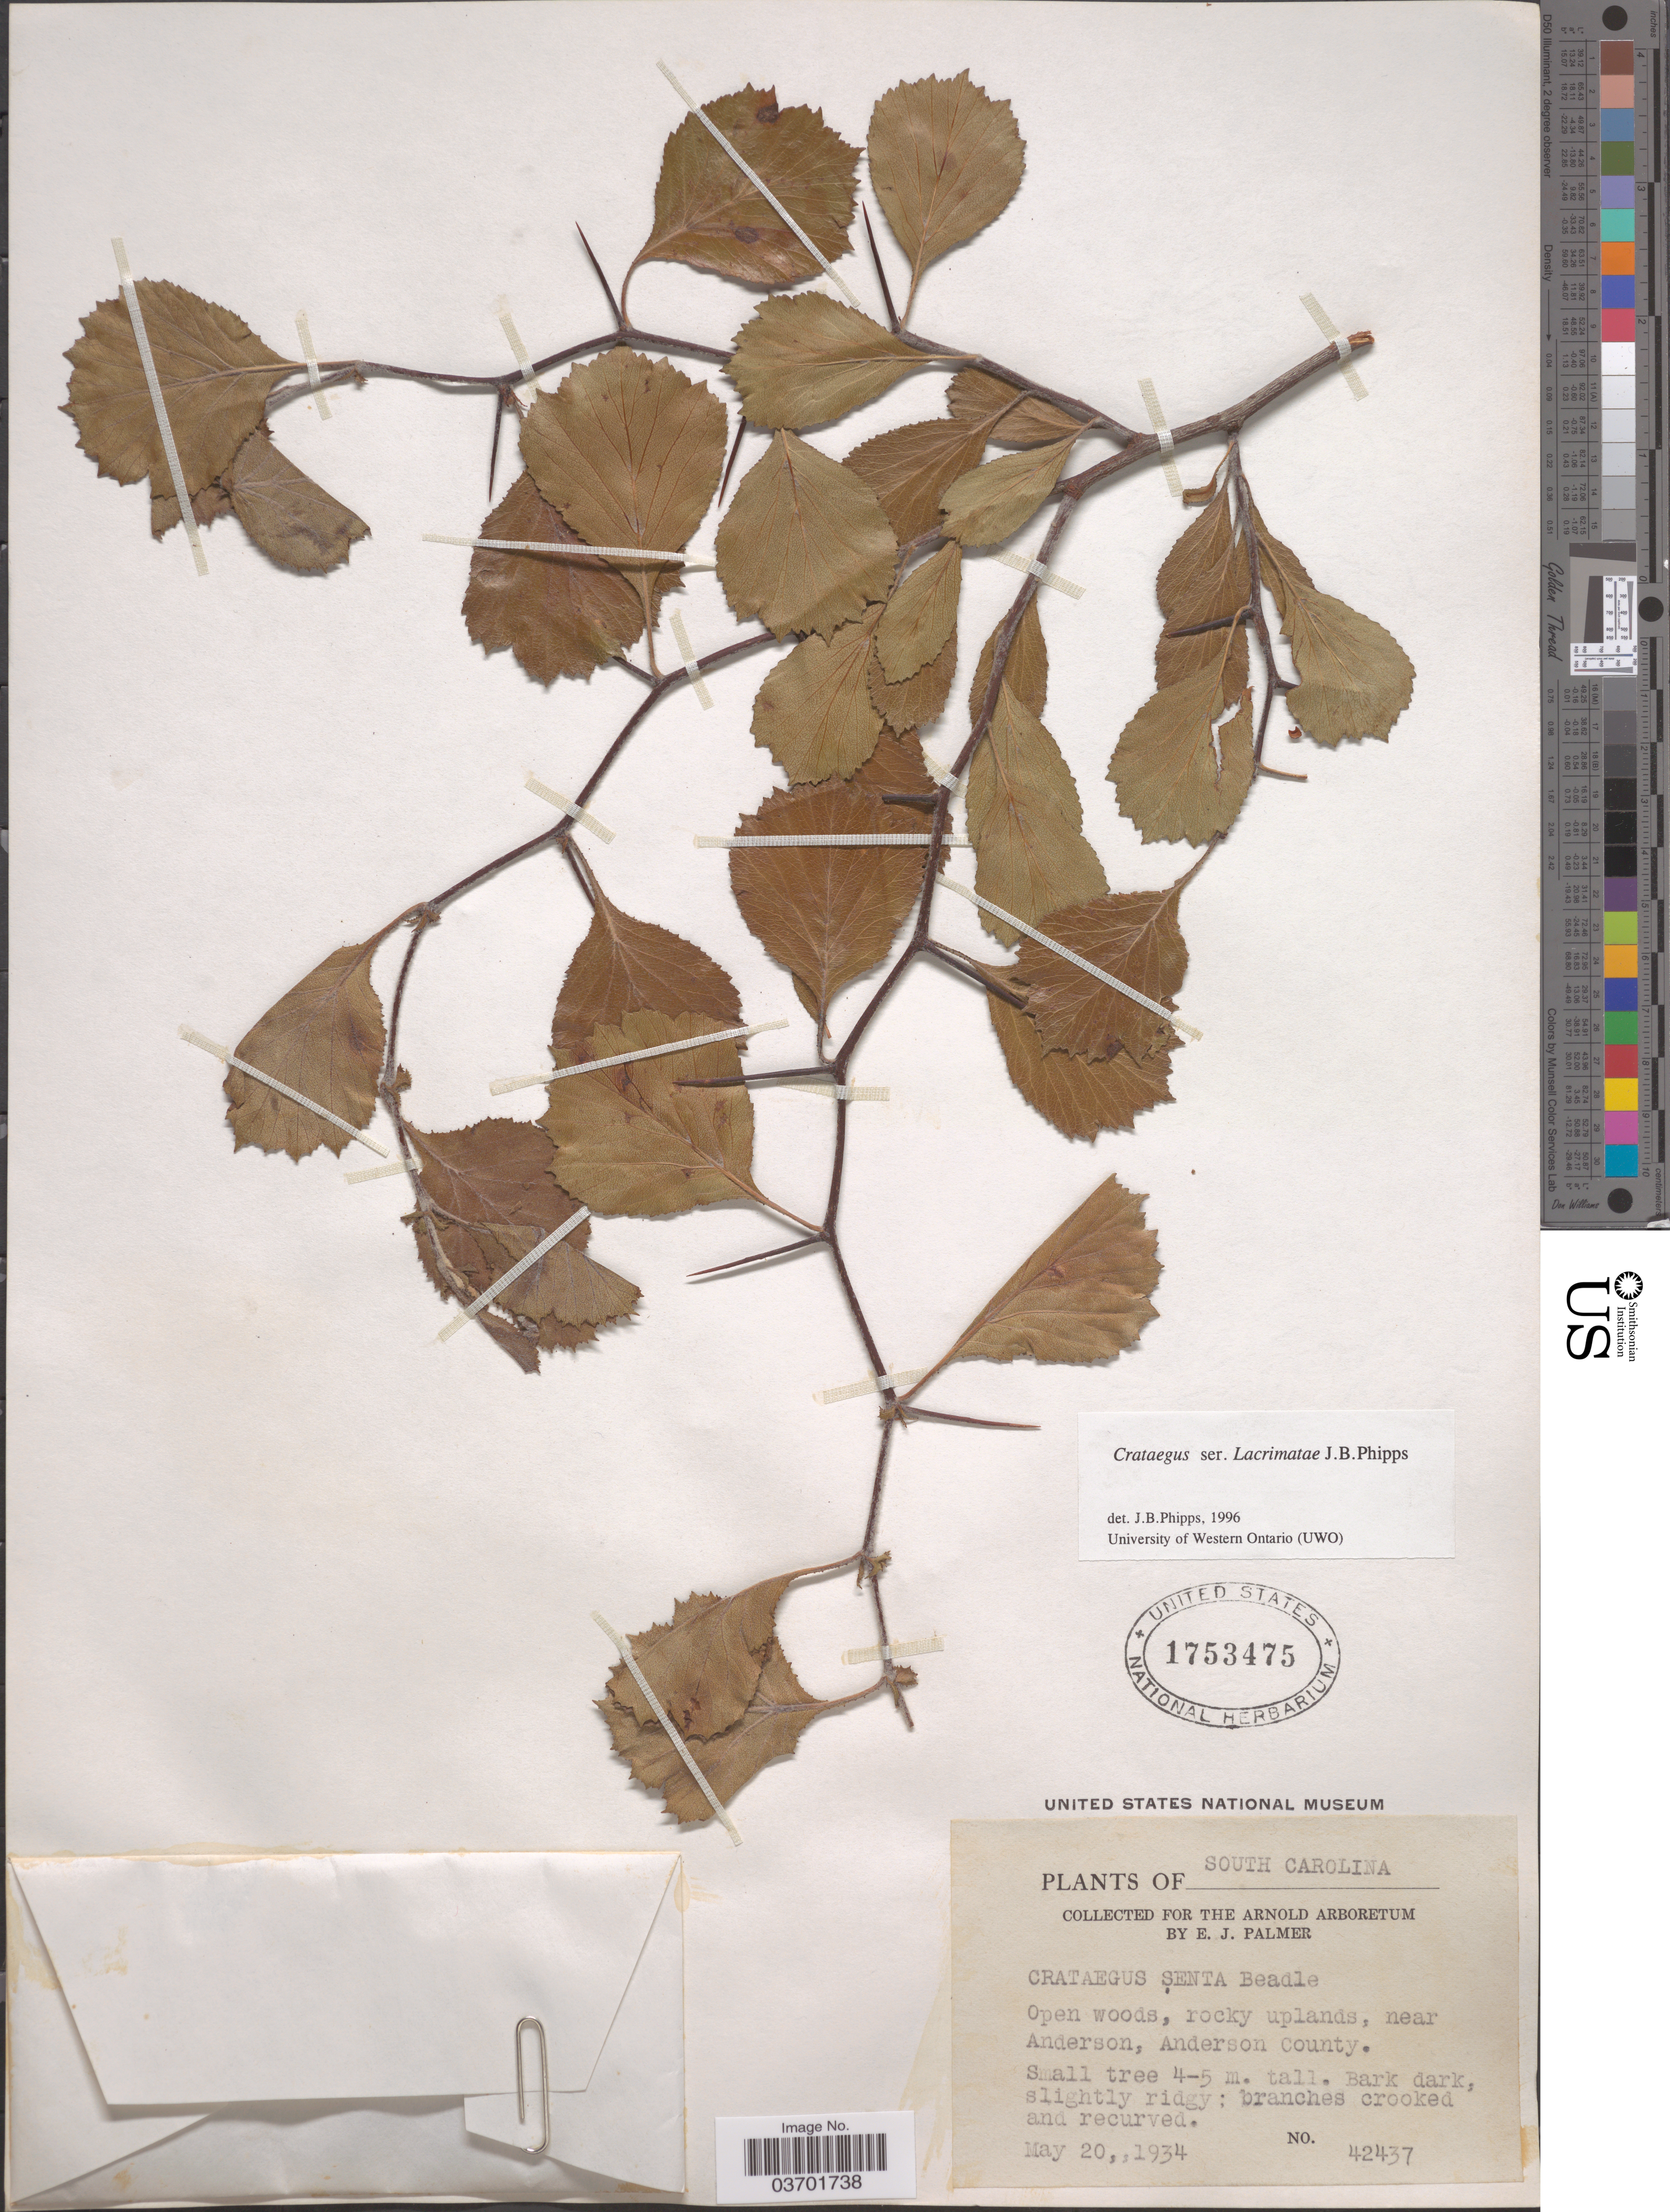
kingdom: Plantae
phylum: Tracheophyta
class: Magnoliopsida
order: Rosales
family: Rosaceae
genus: Crataegus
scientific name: Crataegus senta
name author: Beadle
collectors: E. J. Palmer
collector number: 42437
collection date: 1934-05-20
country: United States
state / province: South Carolina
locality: Near Anderson, Anderson County.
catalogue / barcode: US 1753475